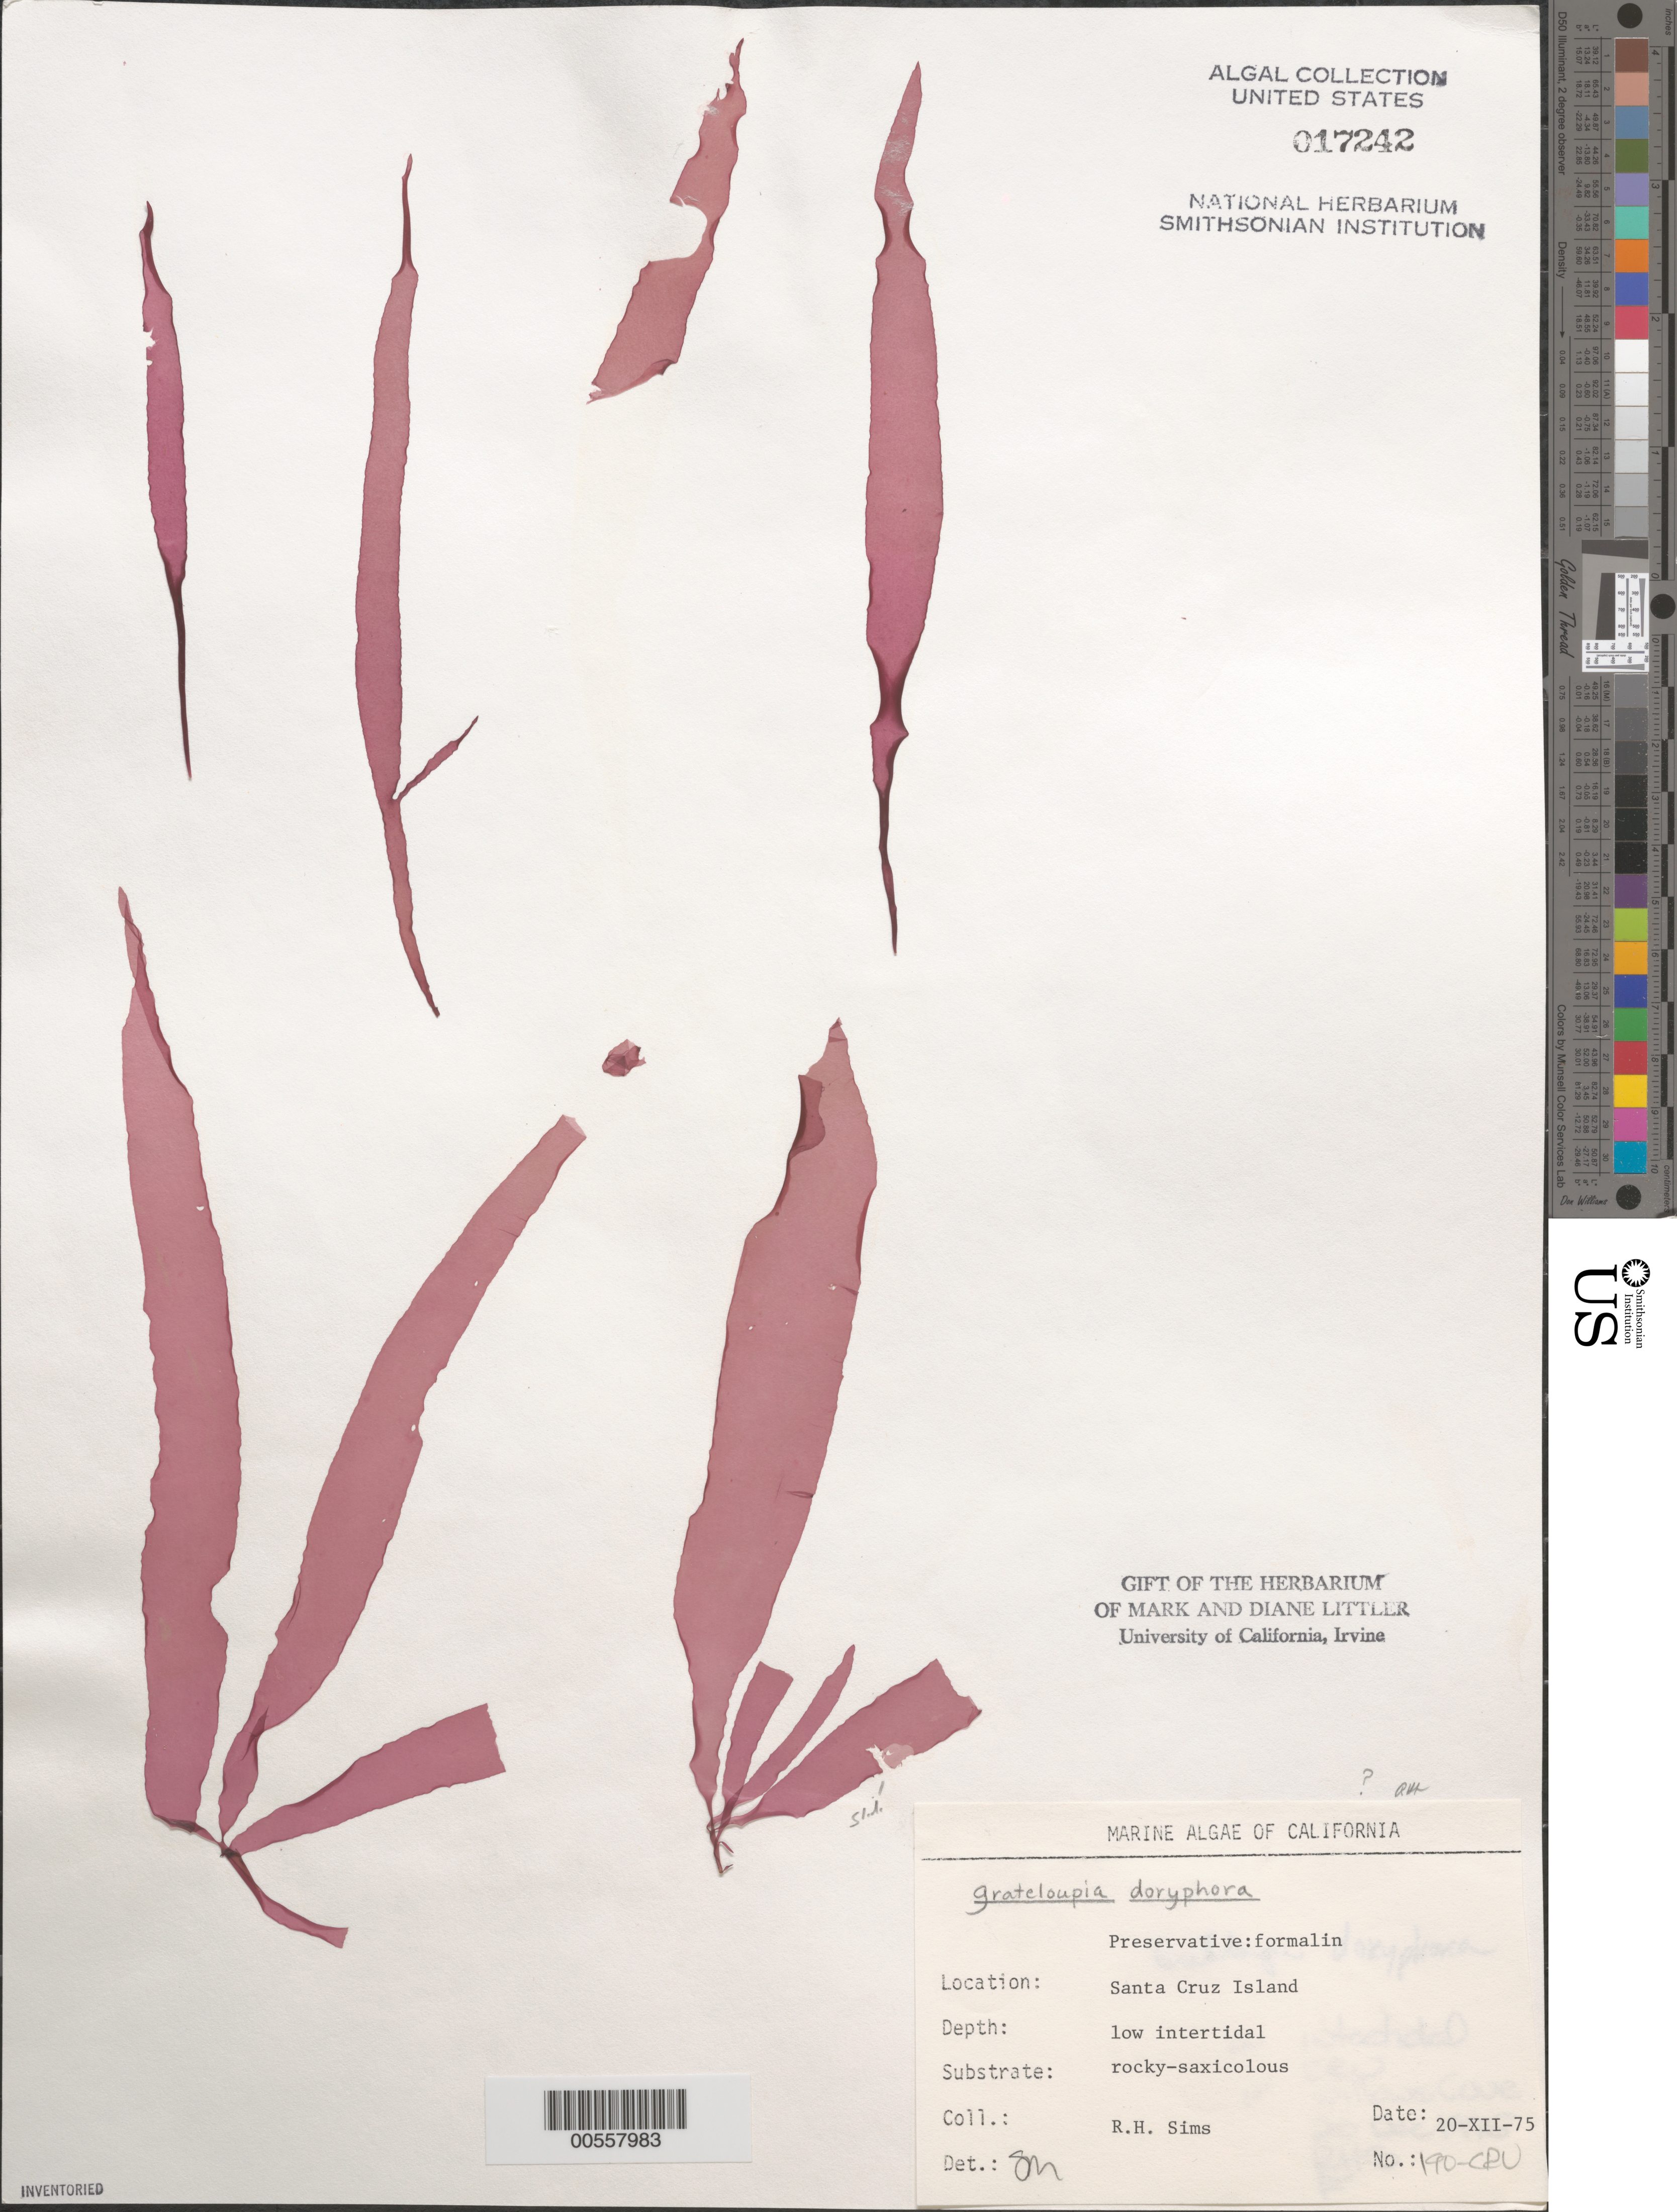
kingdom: Plantae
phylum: Rhodophyta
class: Florideophyceae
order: Halymeniales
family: Halymeniaceae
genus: Grateloupia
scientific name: Grateloupia doryphora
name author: (Mont.) Howe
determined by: Murray, S. N.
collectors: R. H. Sims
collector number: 190-cru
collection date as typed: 20 Dec 1975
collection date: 1975-12-20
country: United States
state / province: California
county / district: Santa Barbara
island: Santa Cruz Island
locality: Willows Cove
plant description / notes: BLM-SOCALBIGHT Rocky Intertidal Survey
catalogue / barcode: US 17242